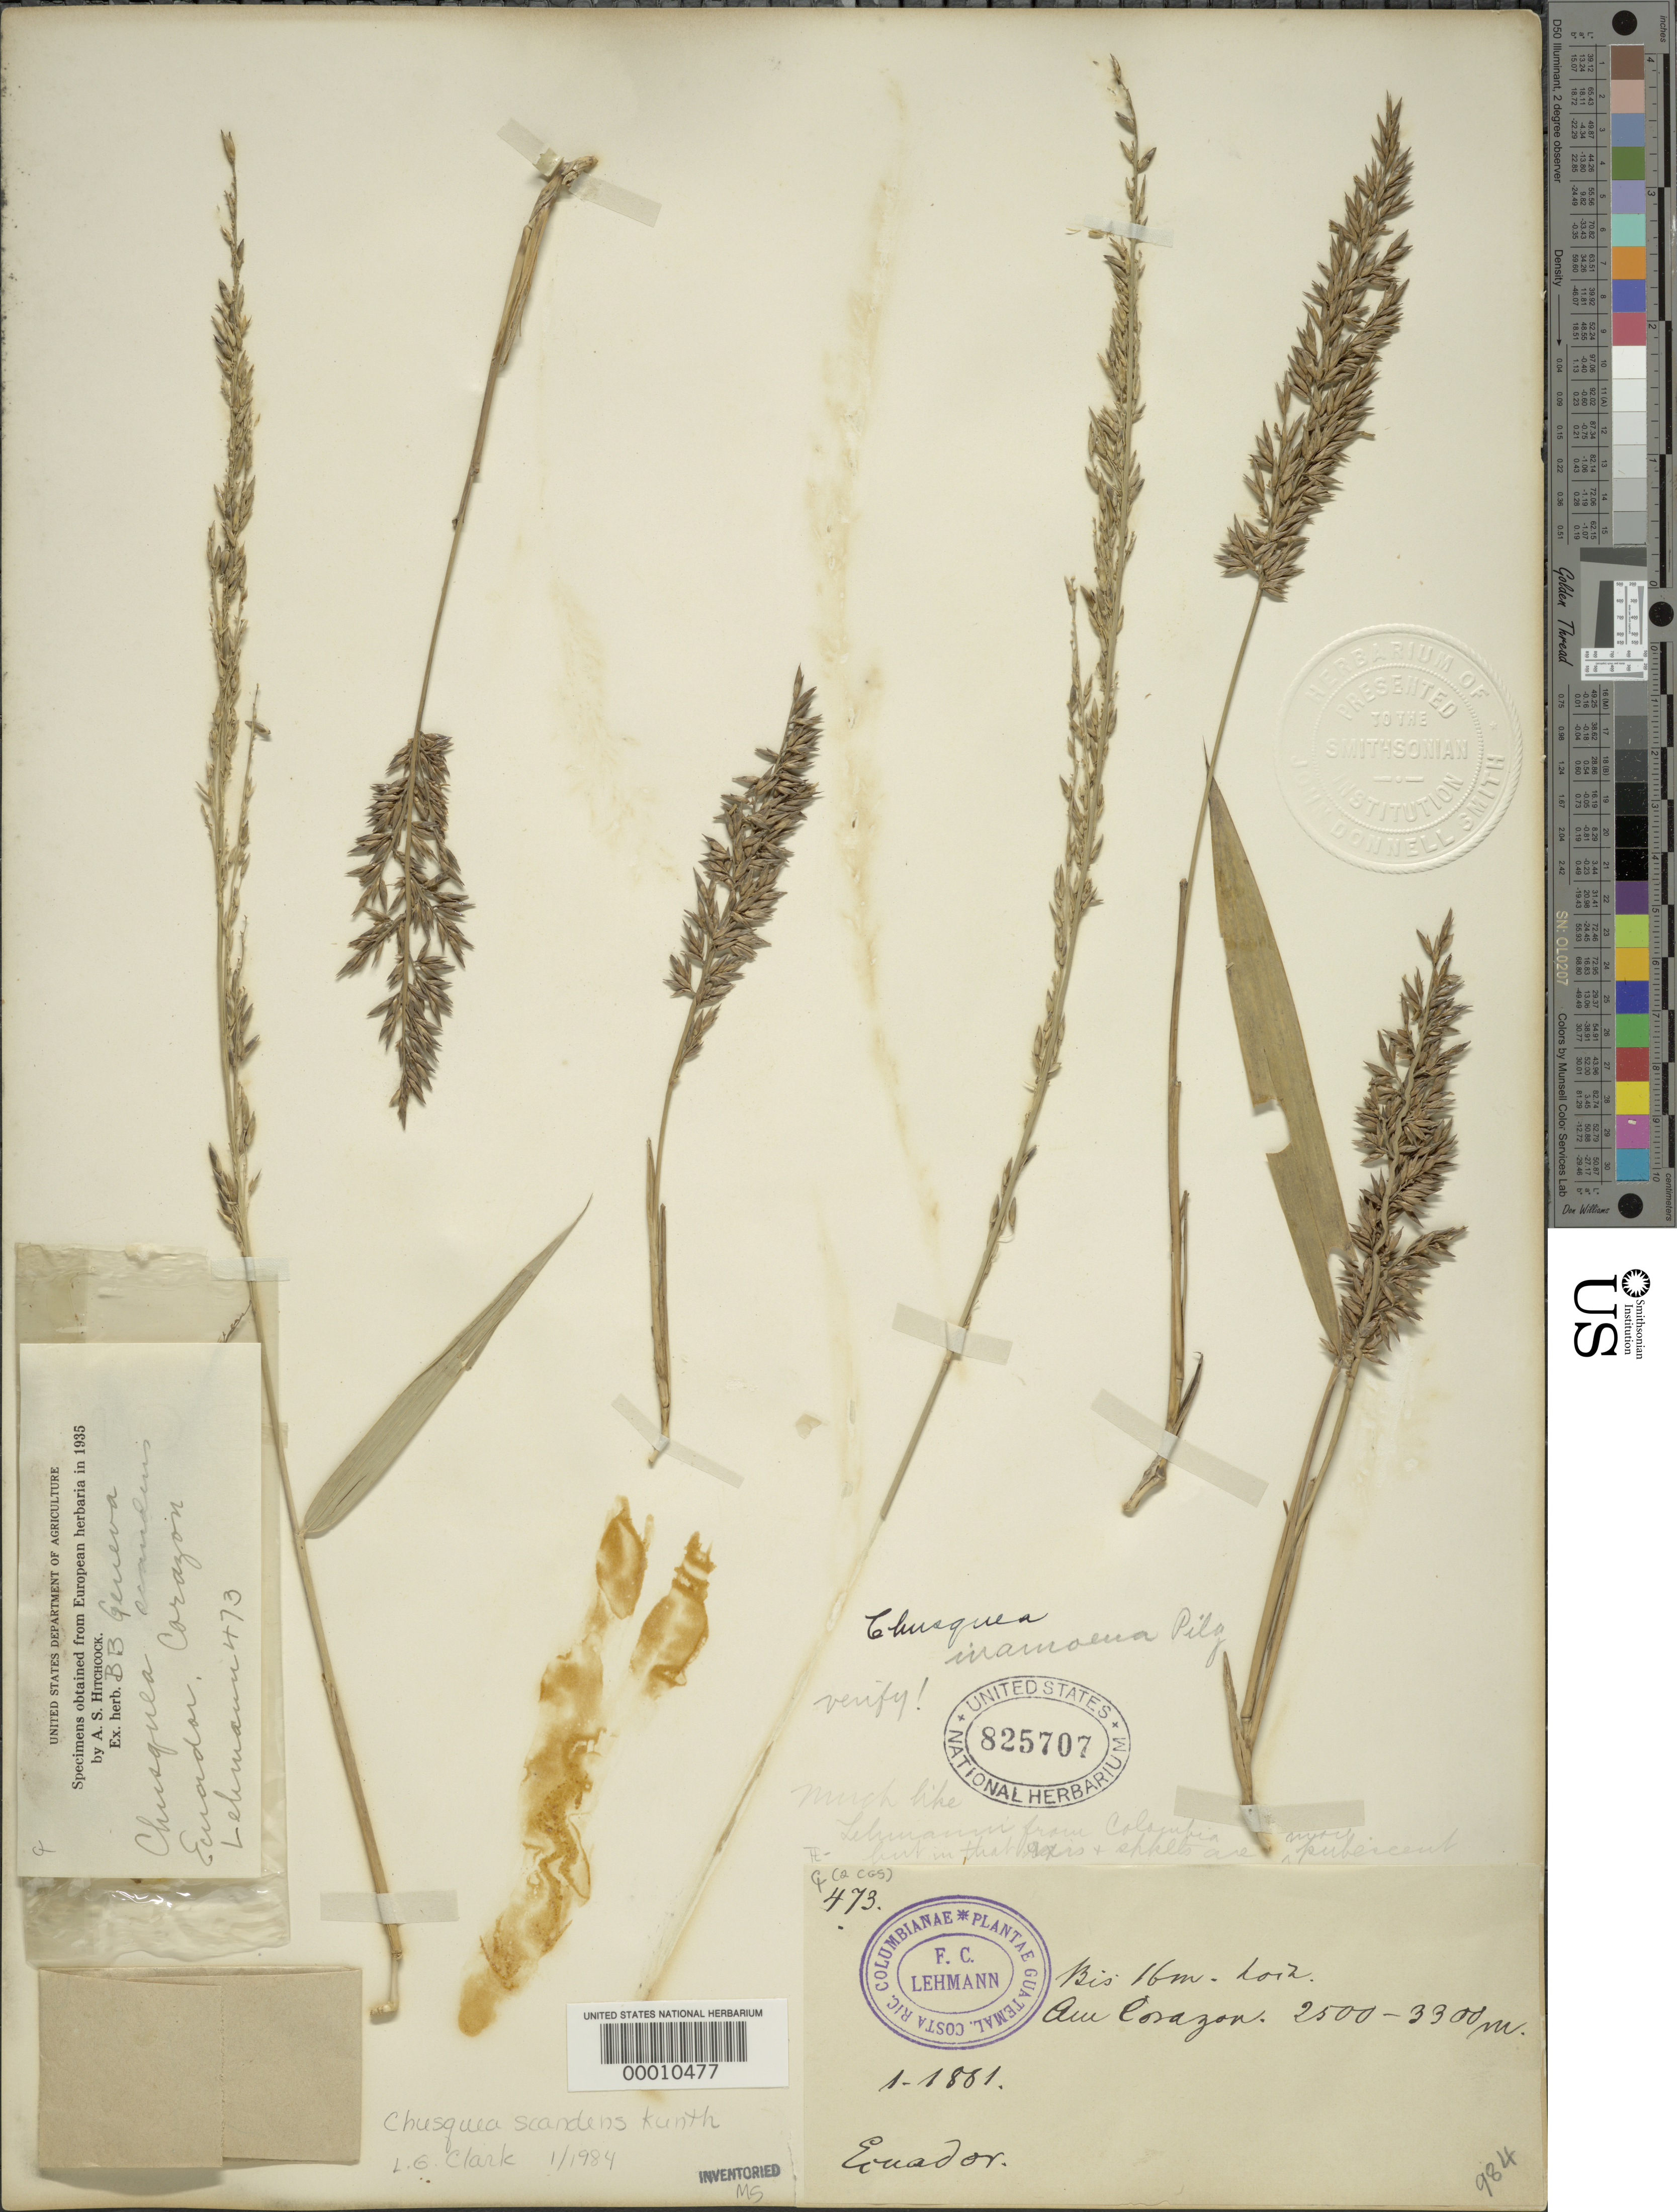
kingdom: Plantae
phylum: Tracheophyta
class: Liliopsida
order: Poales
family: Poaceae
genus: Chusquea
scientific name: Chusquea scandens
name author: Kunth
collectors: F. C. Lehmann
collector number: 473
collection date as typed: Jan 1881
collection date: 1881-01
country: Ecuador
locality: Corazon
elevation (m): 2500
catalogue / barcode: US 825707